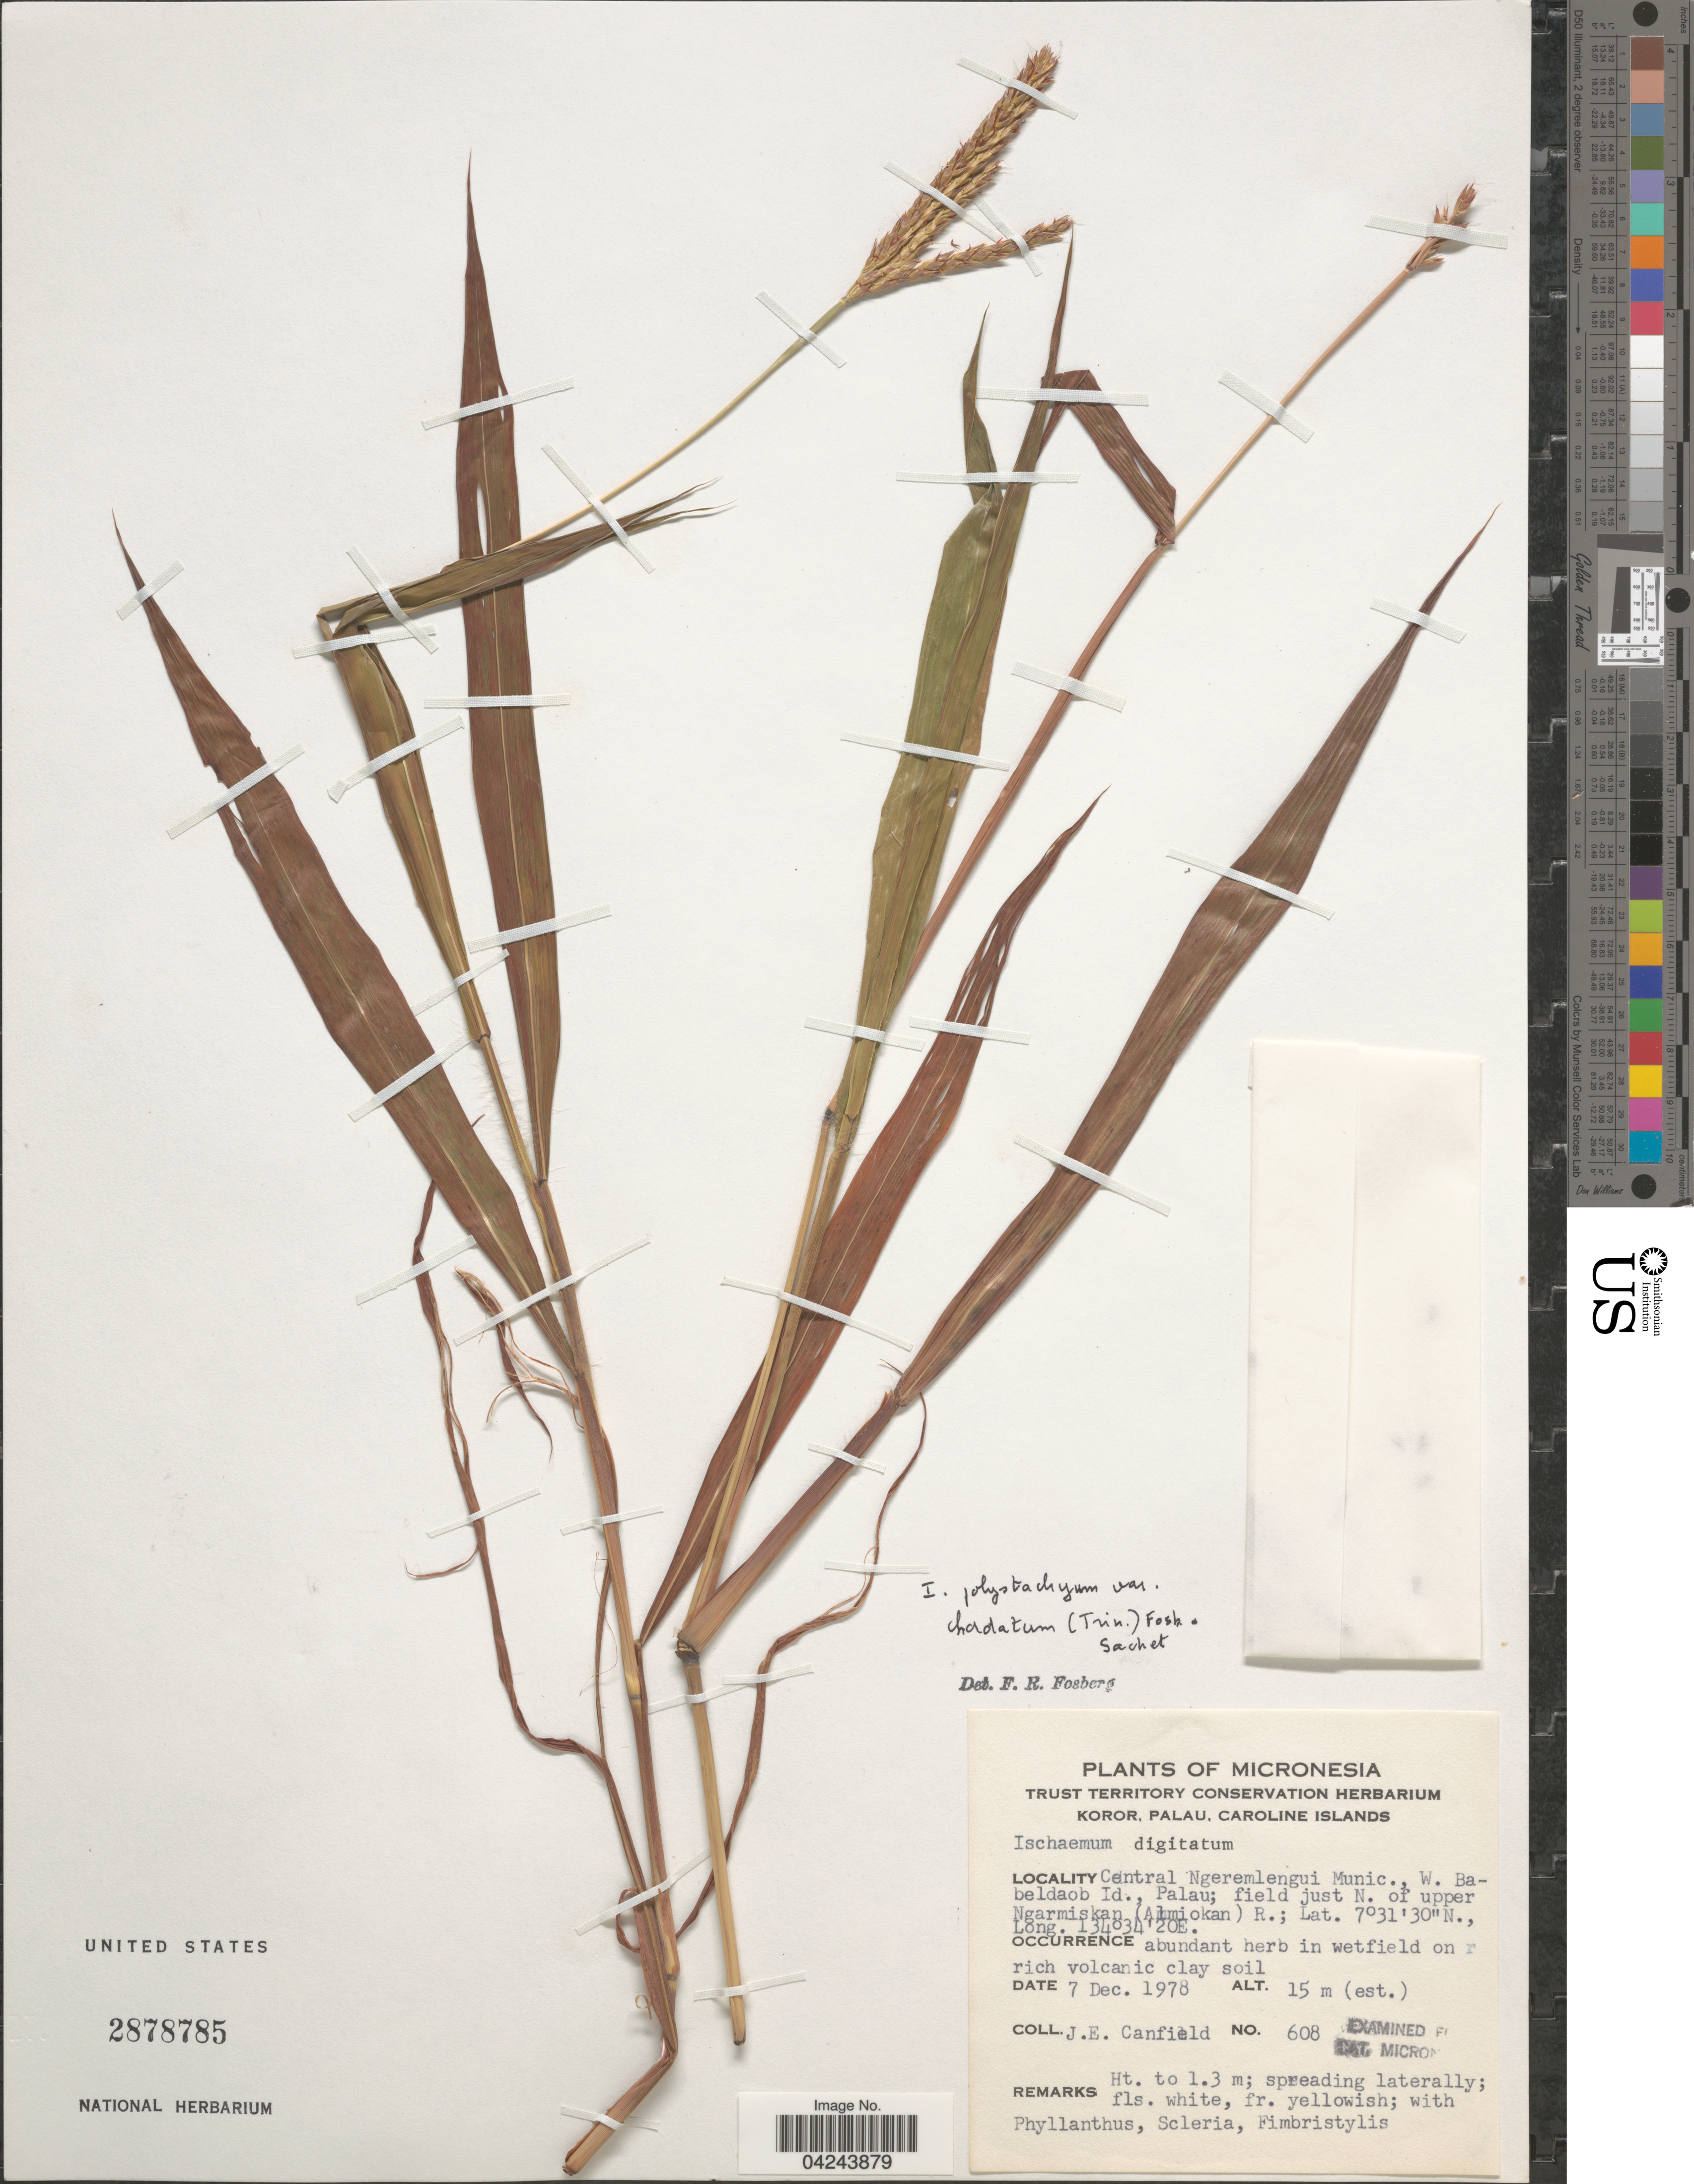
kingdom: Plantae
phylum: Tracheophyta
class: Liliopsida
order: Poales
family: Poaceae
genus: Ischaemum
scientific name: Ischaemum polystachyum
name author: J. Presl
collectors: J. E. Canfield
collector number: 608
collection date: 1978-12-07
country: Palau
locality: Micronesia. Koror, Palau, Caroline Islands. Central Ngeremlengui Munic., W. Babeldaob Id., Palau; field just N. of upper Ngarmiskan (Almiokan) R.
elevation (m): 15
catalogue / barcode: US 2878785